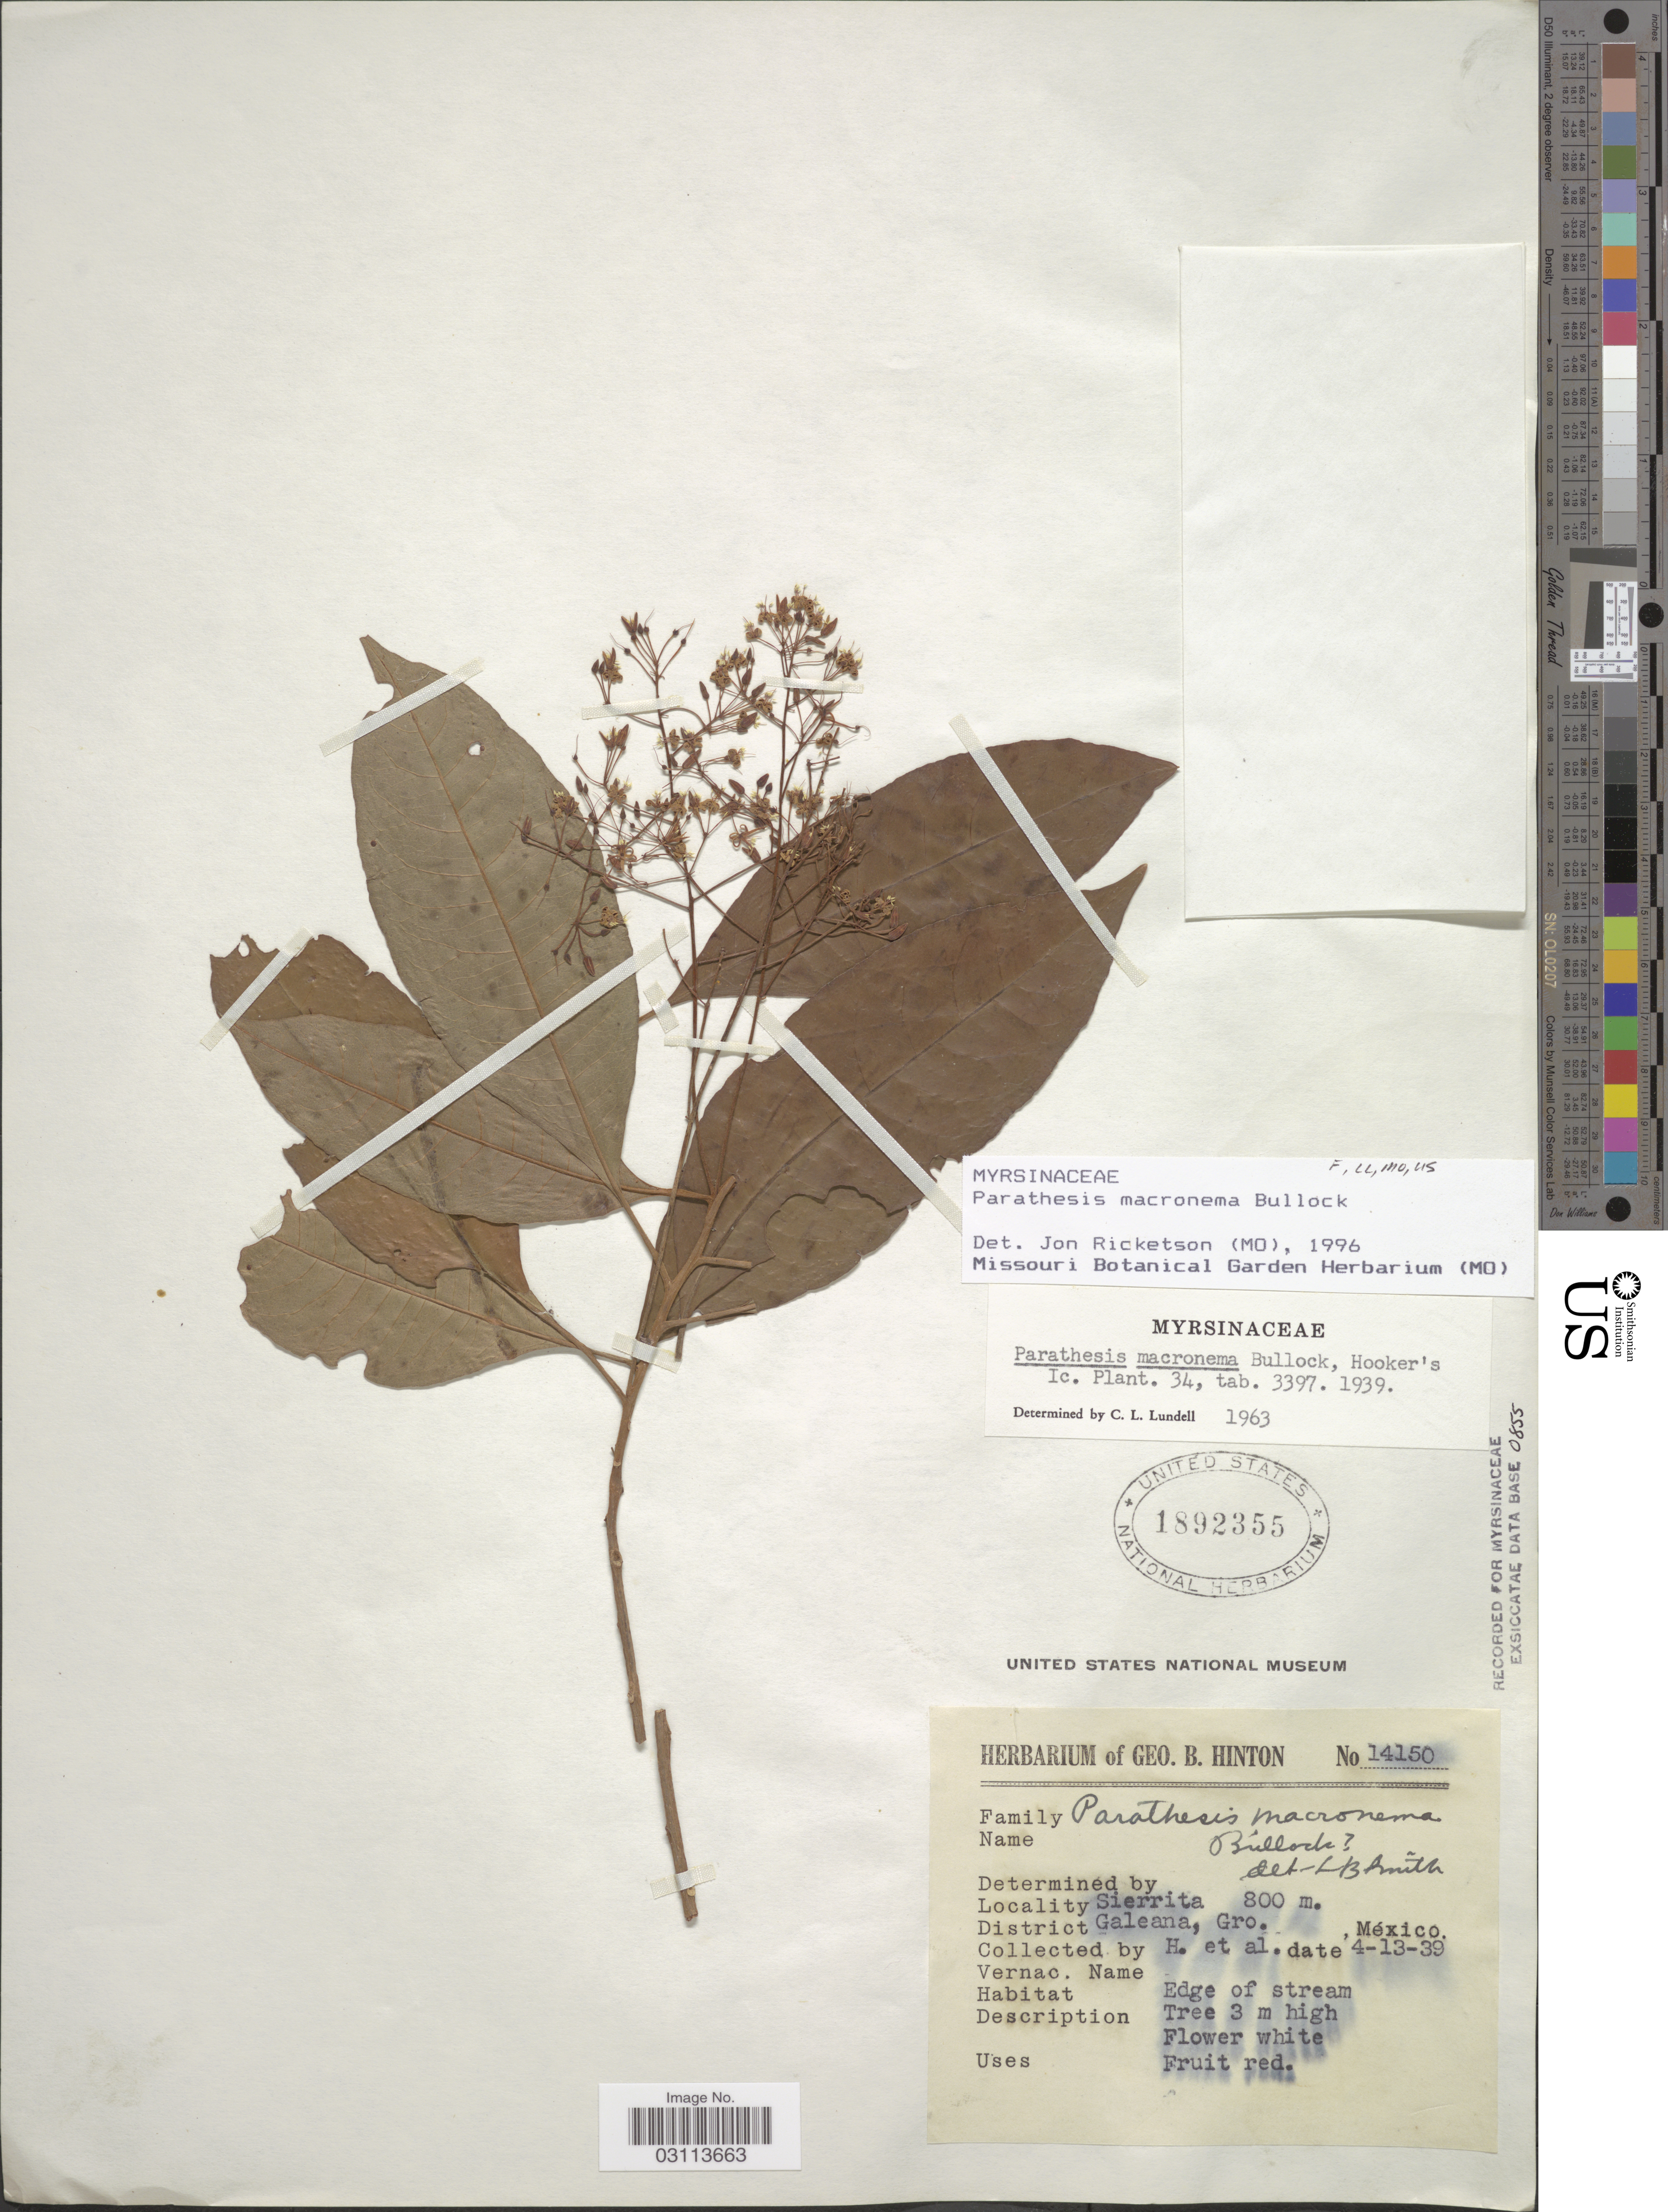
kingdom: Plantae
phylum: Tracheophyta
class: Magnoliopsida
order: Ericales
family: Primulaceae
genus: Parathesis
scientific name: Parathesis macronema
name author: Bullock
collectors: G. B. Hinton & et al.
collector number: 14150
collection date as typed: Transcribed d/m/y: 13/4/39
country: Mexico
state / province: Guerrero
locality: Sierrita. District Galeana.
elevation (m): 800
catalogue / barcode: US 1892355